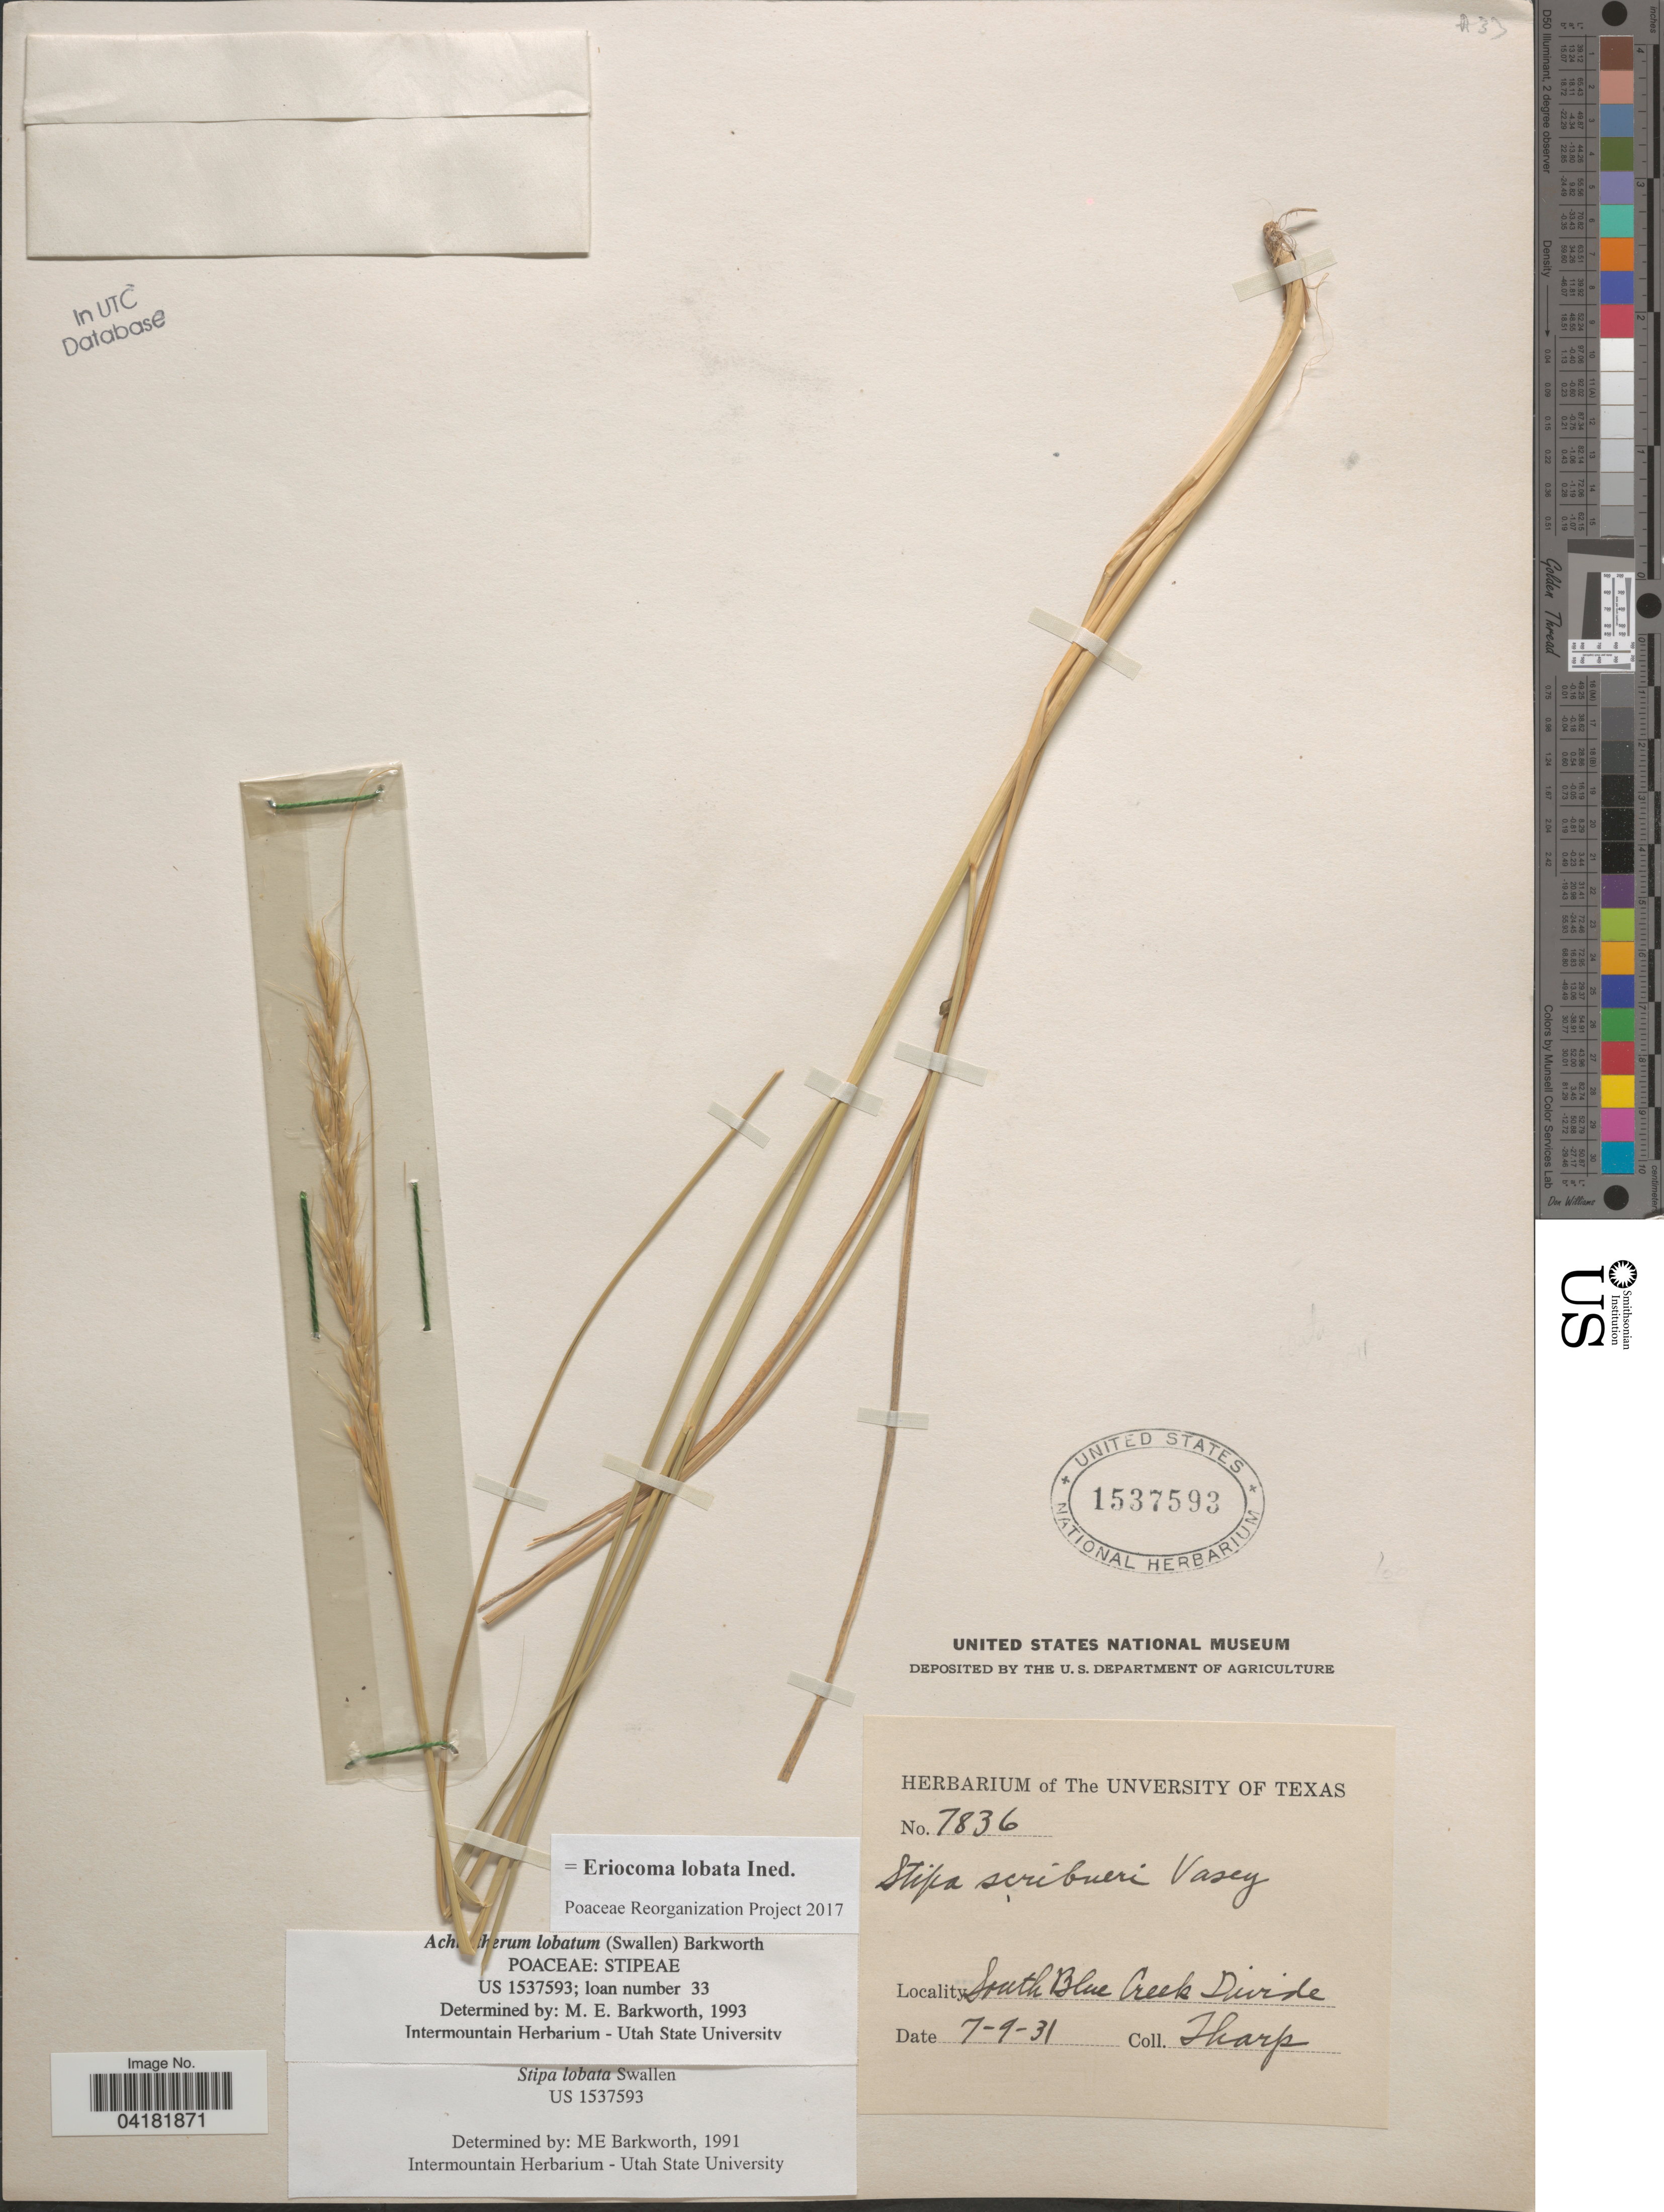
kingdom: Plantae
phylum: Tracheophyta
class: Liliopsida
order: Poales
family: Poaceae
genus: Eriocoma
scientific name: Eriocoma lobata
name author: (Swallen) Romasch.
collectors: Tharp, --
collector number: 7836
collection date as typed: Transcribed d/m/y: 9/7/31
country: United States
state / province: Texas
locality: South Blue Creek Divide.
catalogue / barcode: US 1537593